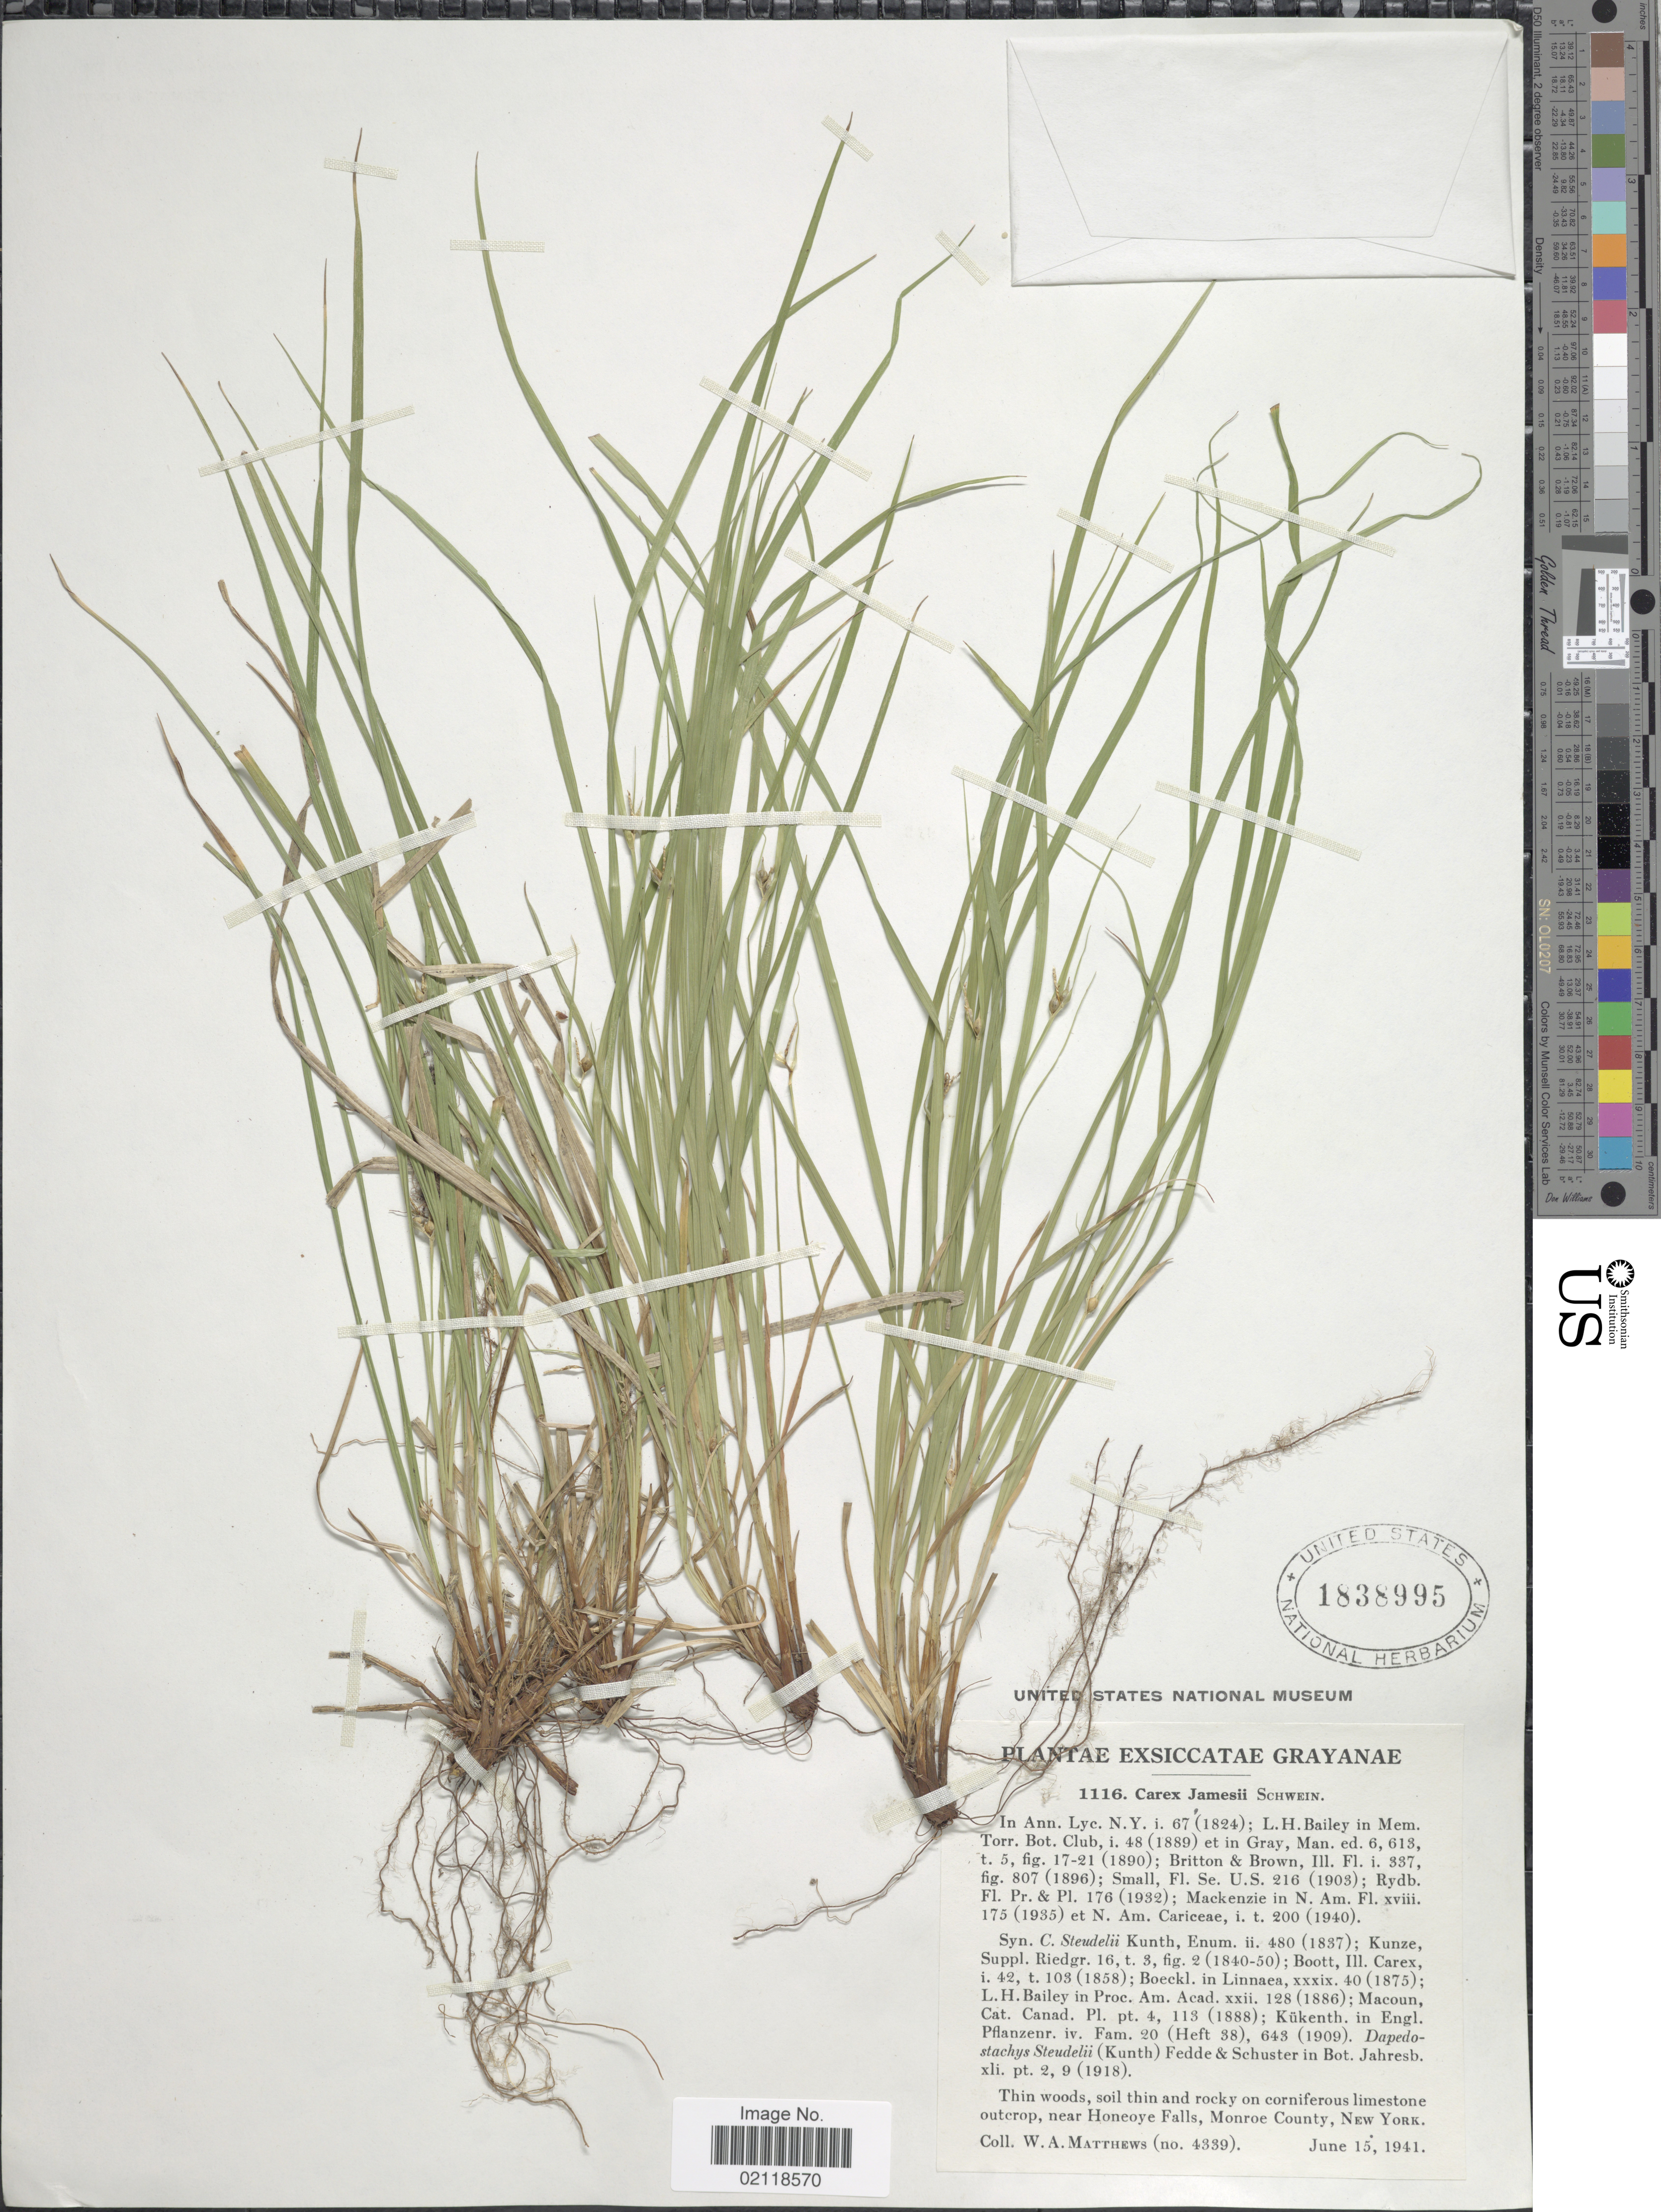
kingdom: Plantae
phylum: Tracheophyta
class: Liliopsida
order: Poales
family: Cyperaceae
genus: Carex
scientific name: Carex jamesii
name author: Schwein.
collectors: W. Matthews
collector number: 4339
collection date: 1941-06-15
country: United States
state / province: New York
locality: Grayanae, Thin woods, soil thin and rocky on limestone outcrop, near Honeoye Falls, Monroe County.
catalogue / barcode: US 1838995